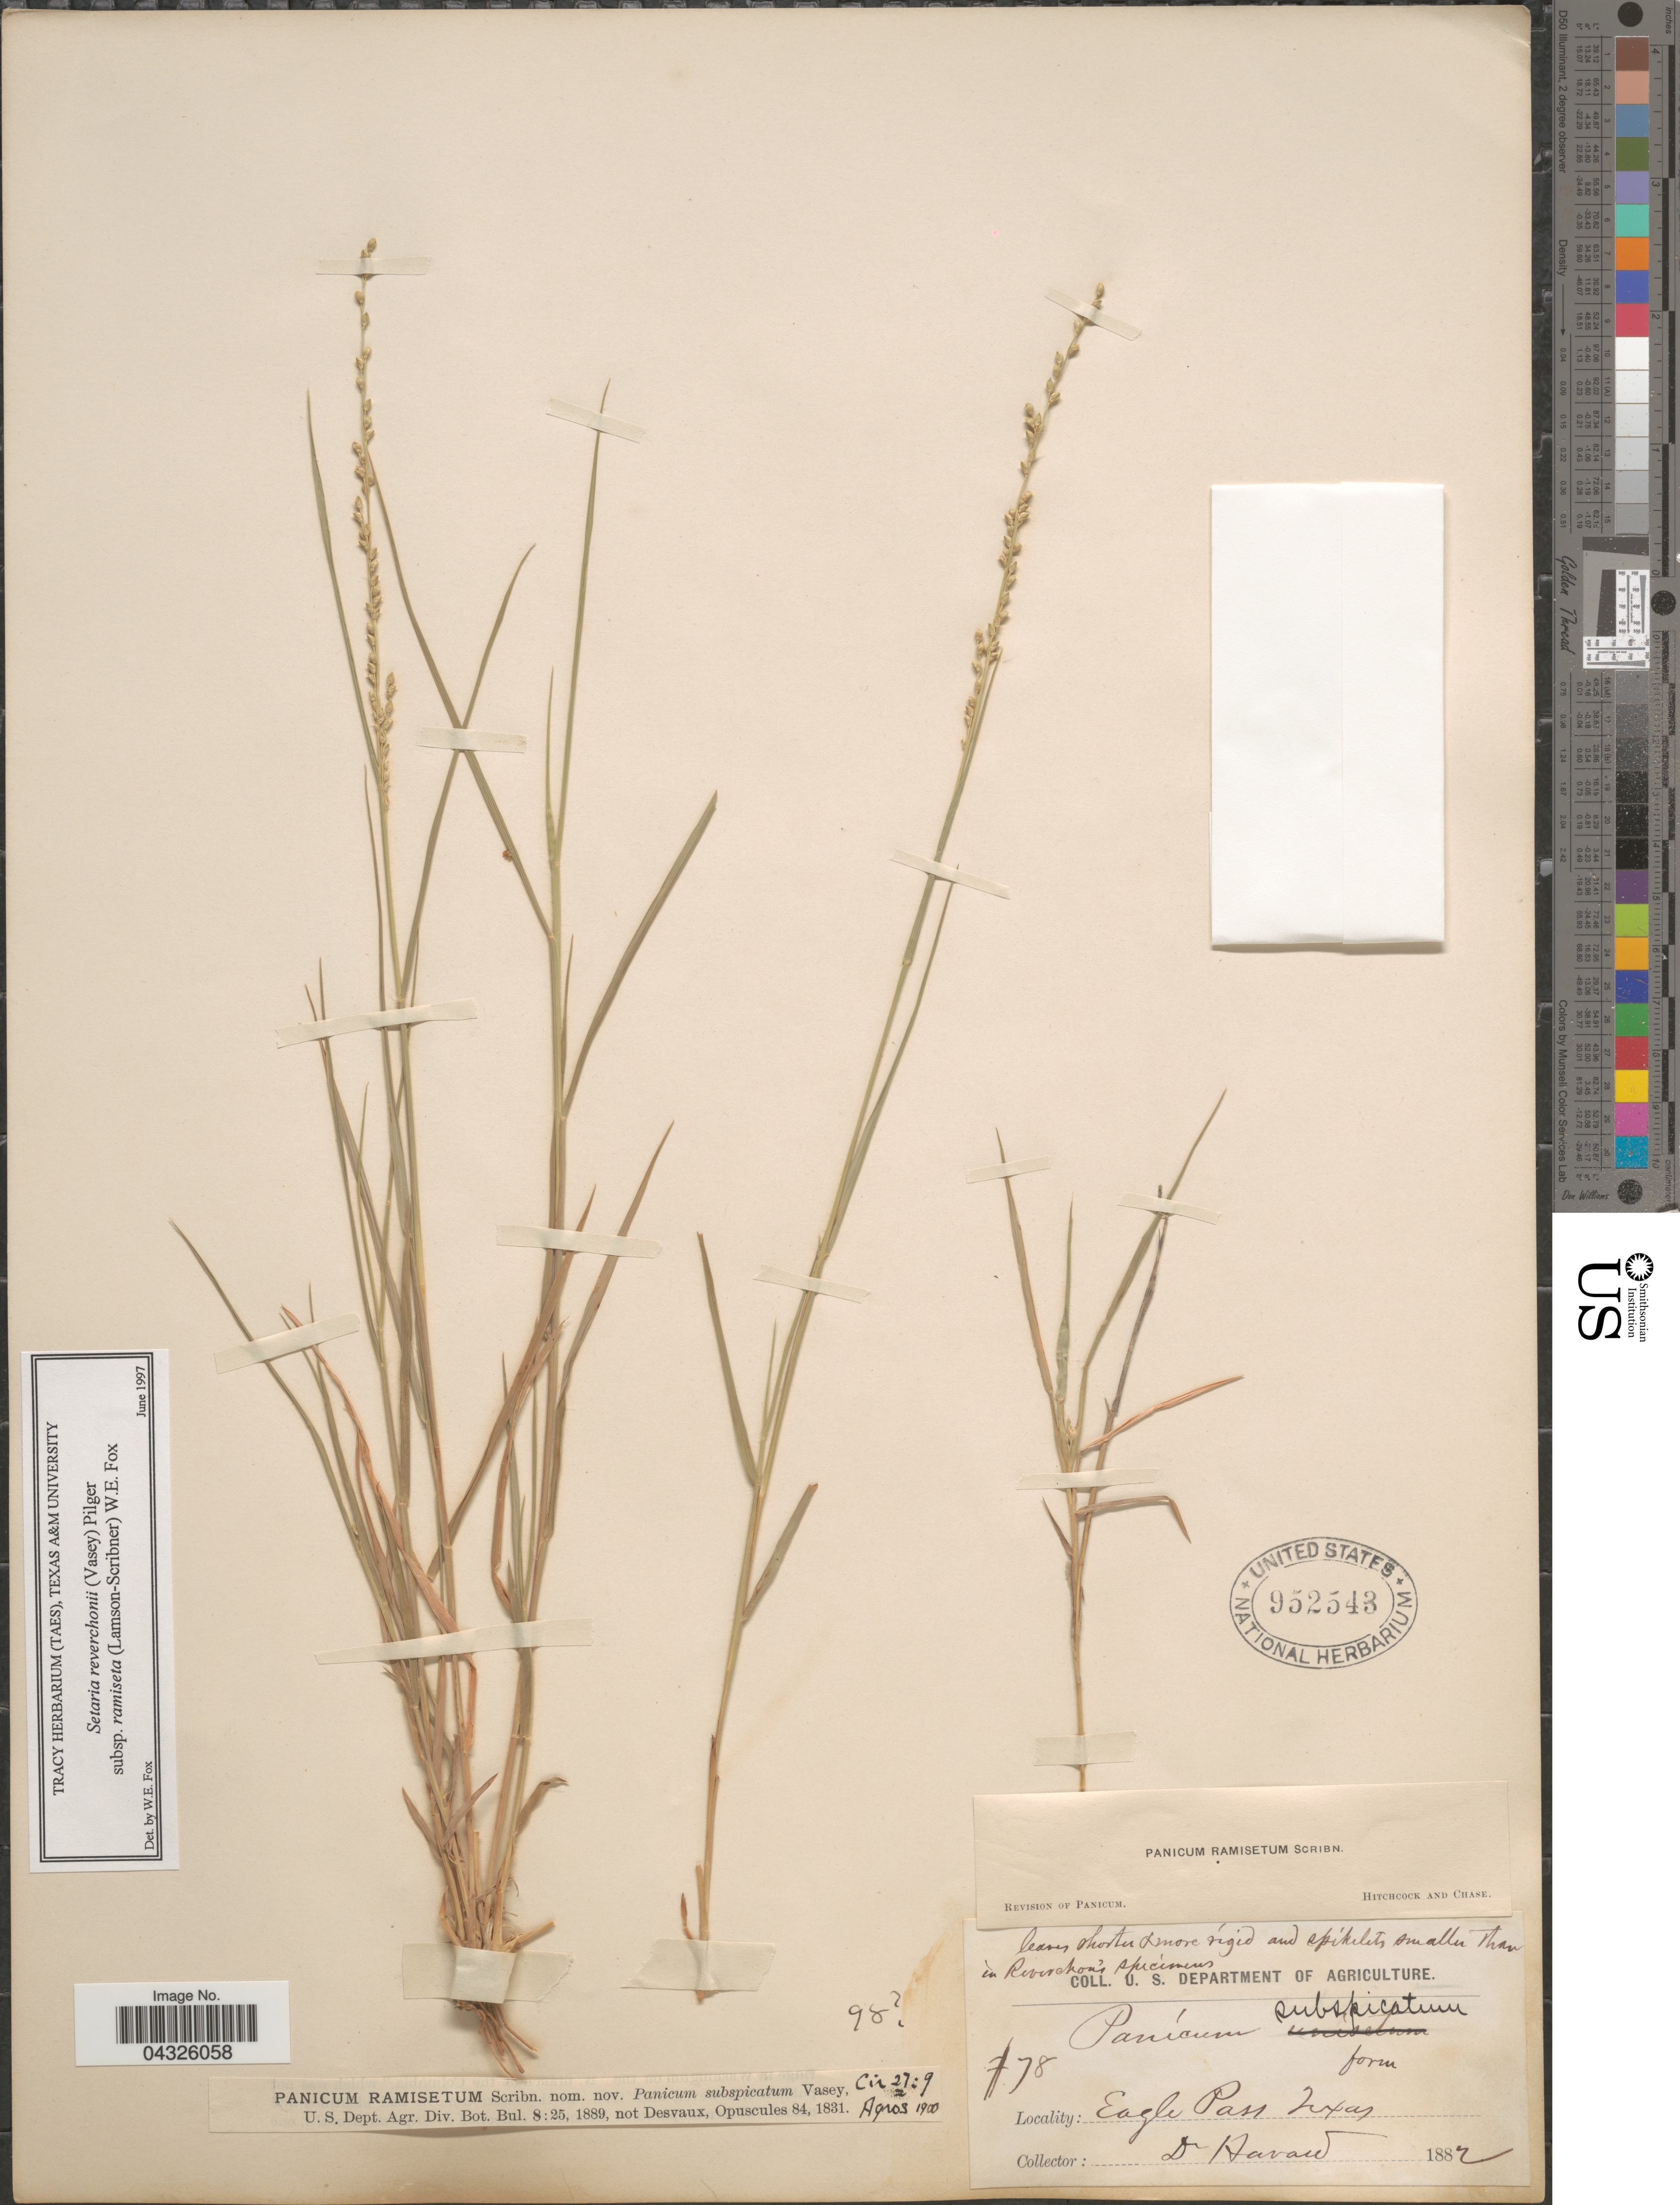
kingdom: Plantae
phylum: Tracheophyta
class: Liliopsida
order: Poales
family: Poaceae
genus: Setaria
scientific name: Setaria reverchonii subsp. ramiseta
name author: (Scribn.) W.E. Fox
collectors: Havard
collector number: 78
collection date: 1882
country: United States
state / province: Texas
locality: Eagle Pass.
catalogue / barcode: US 952543